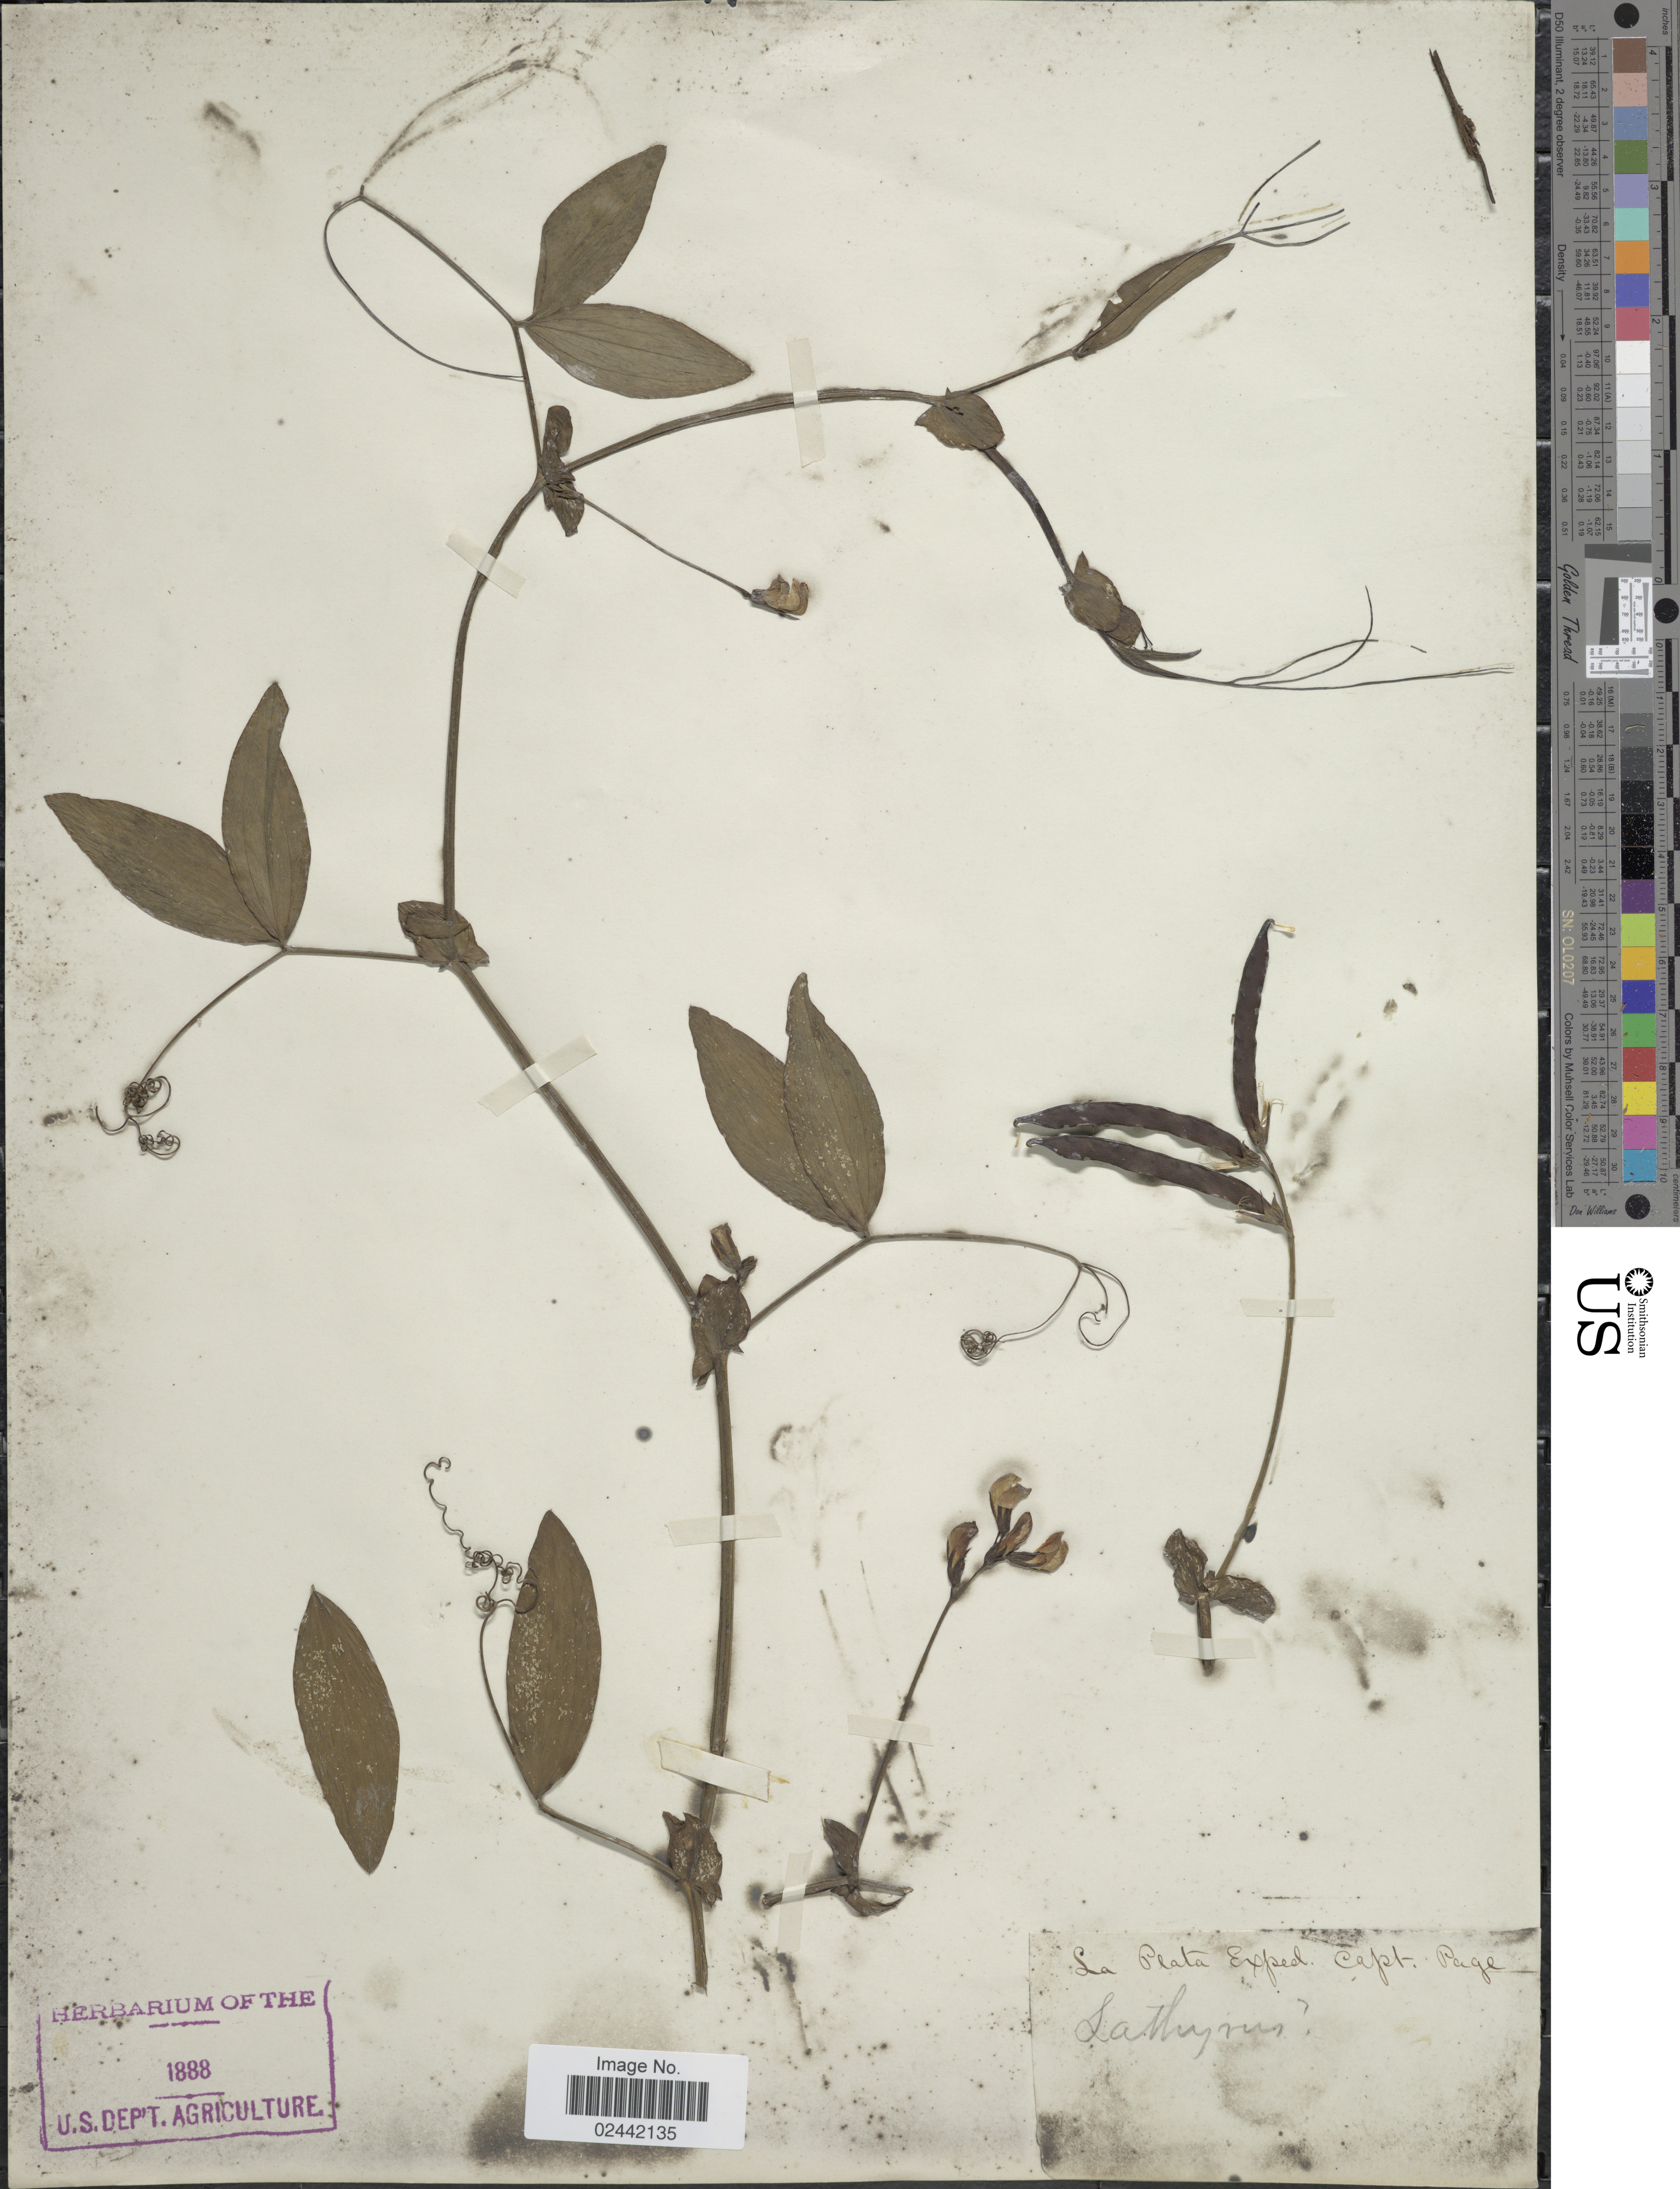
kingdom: Plantae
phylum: Tracheophyta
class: Magnoliopsida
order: Fabales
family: Fabaceae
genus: Lathyrus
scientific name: Lathyrus magellanicus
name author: Lam.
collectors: Capt. Page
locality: La Plata